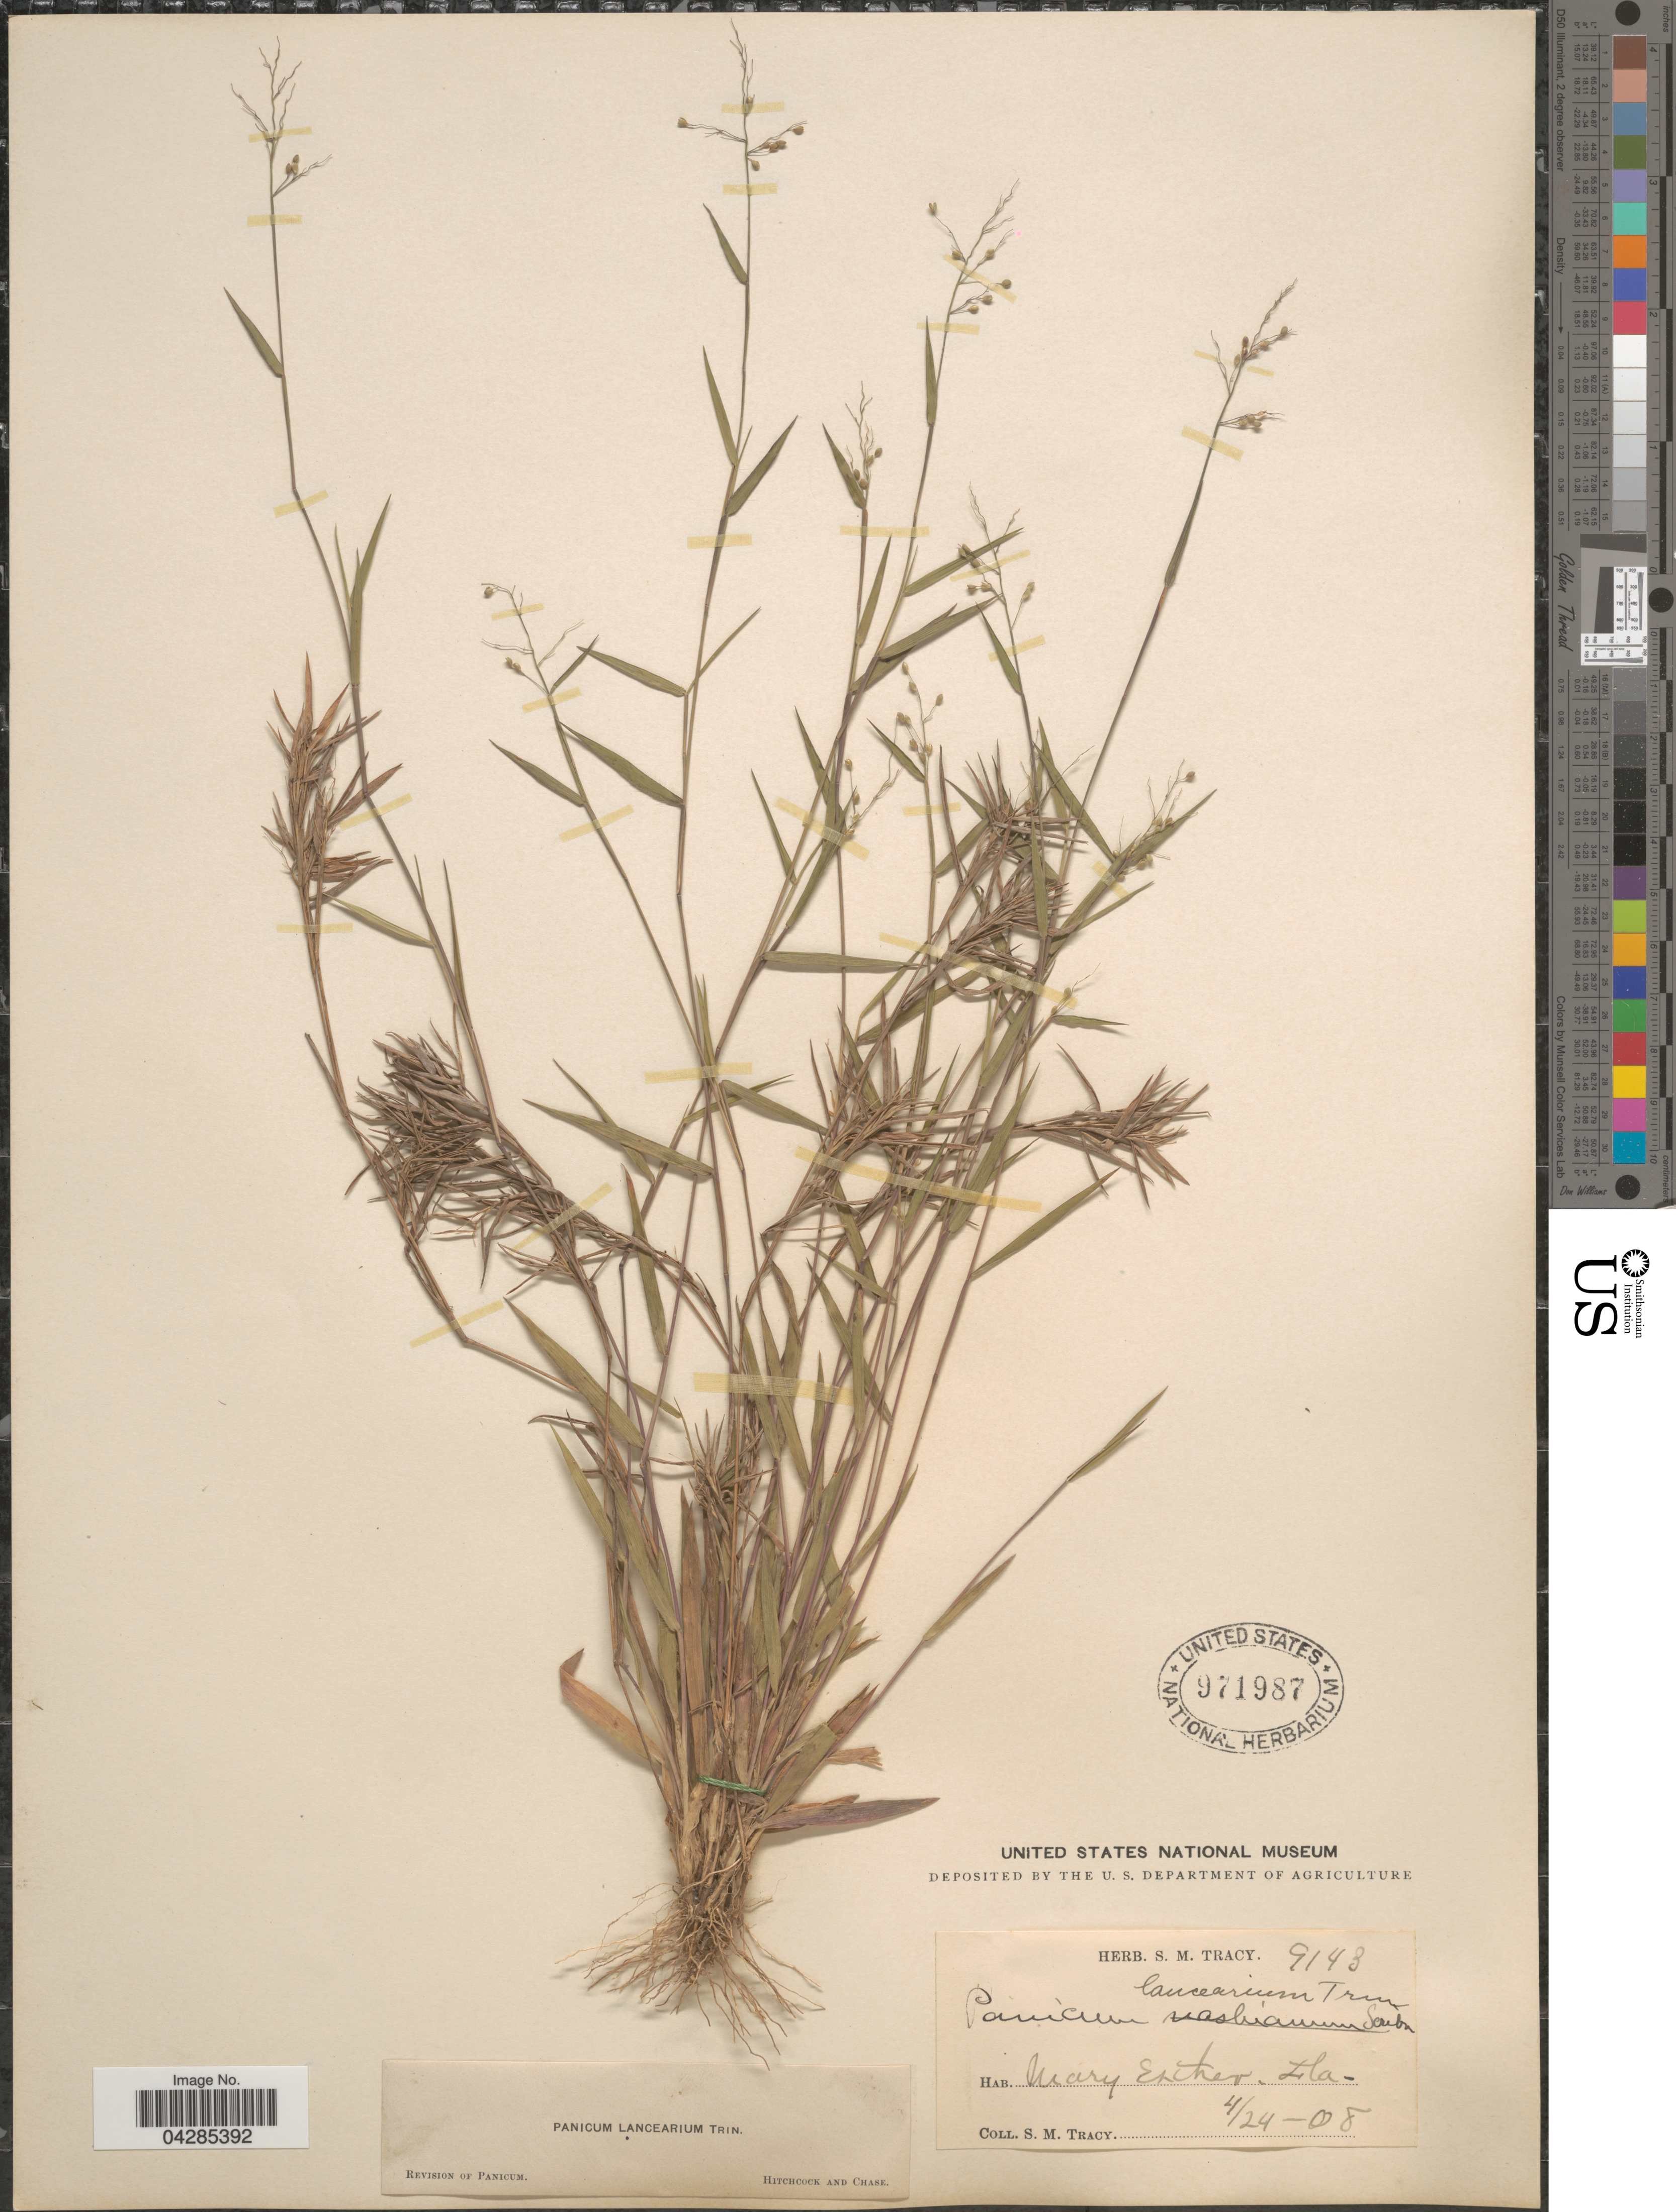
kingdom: Plantae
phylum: Tracheophyta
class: Liliopsida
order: Poales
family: Poaceae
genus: Dichanthelium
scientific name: Dichanthelium portoricense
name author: (Desv. ex Ham.) B.F. Hansen & Wunderlin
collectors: S. M. Tracy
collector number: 9143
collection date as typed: Transcribed d/m/y: 24/4/8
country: United States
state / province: Florida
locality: Mary Esther.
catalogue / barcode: US 971987